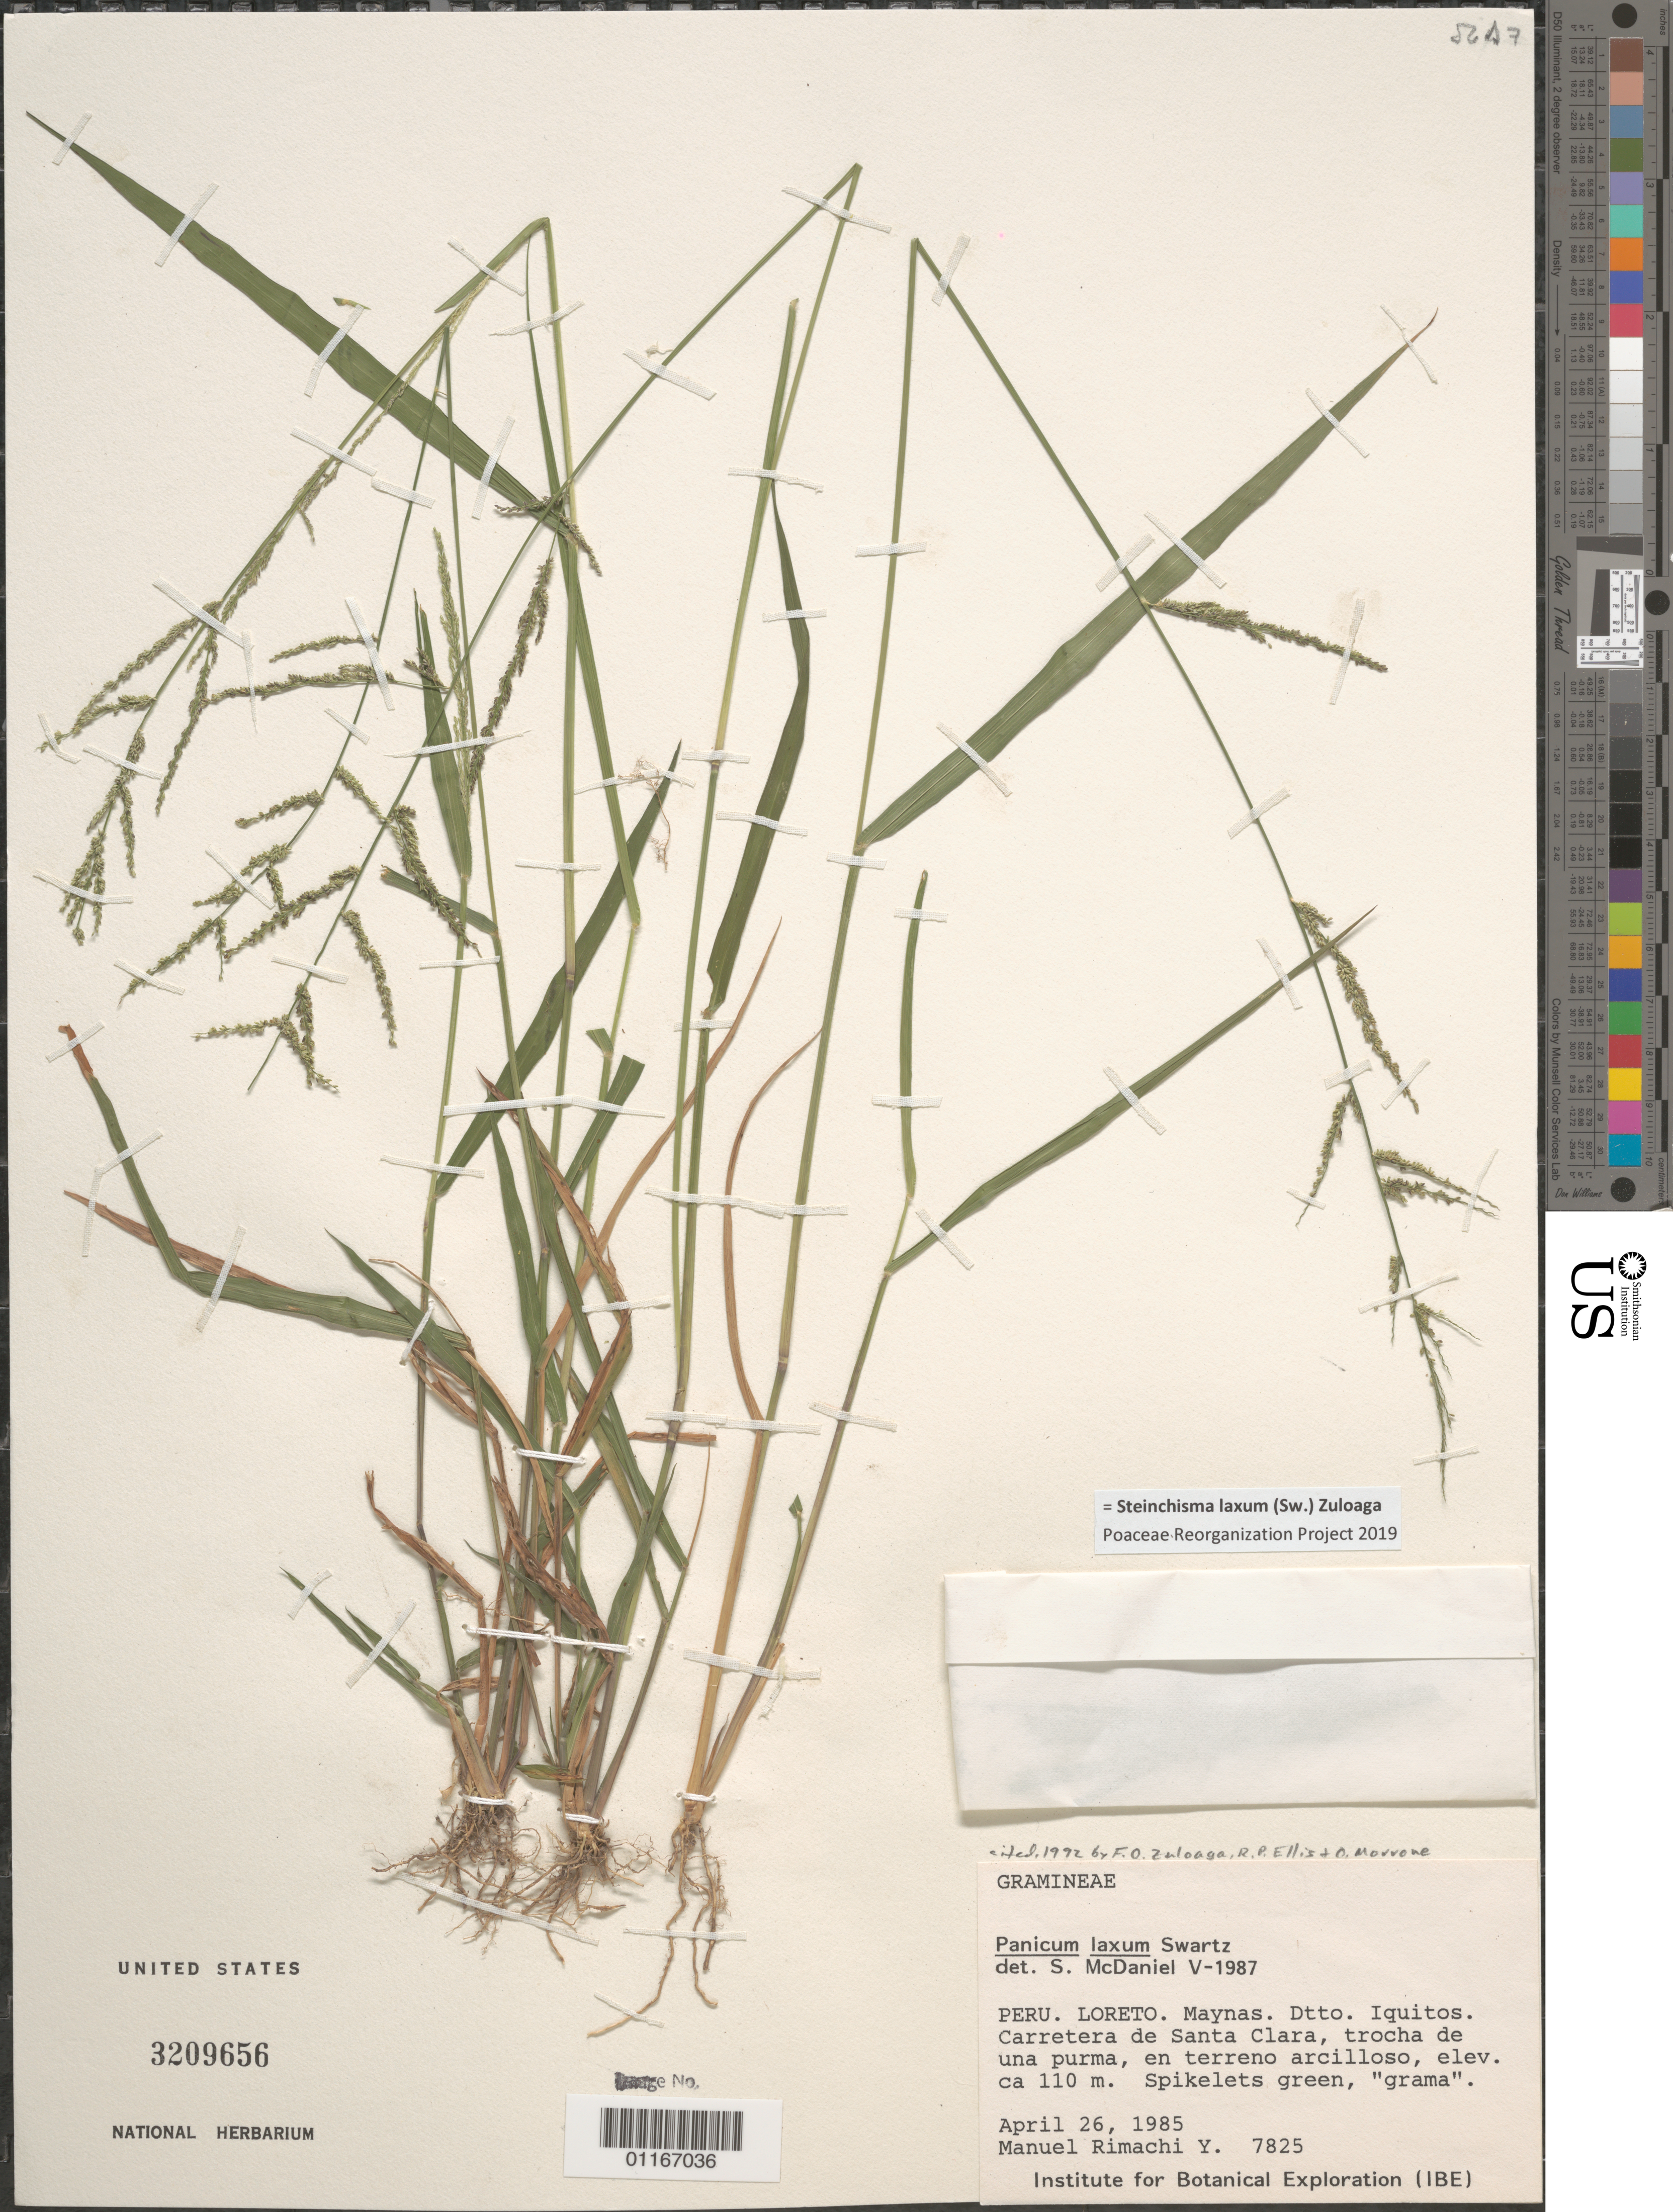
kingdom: Plantae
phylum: Tracheophyta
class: Liliopsida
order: Poales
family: Poaceae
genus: Panicum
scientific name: Panicum laxum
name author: Sw.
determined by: McDaniel, Sidney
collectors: M. Rimachi Y.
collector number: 7825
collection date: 1985-04-26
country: Peru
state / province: Loreto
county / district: Maynas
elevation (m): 110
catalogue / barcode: US 3209656